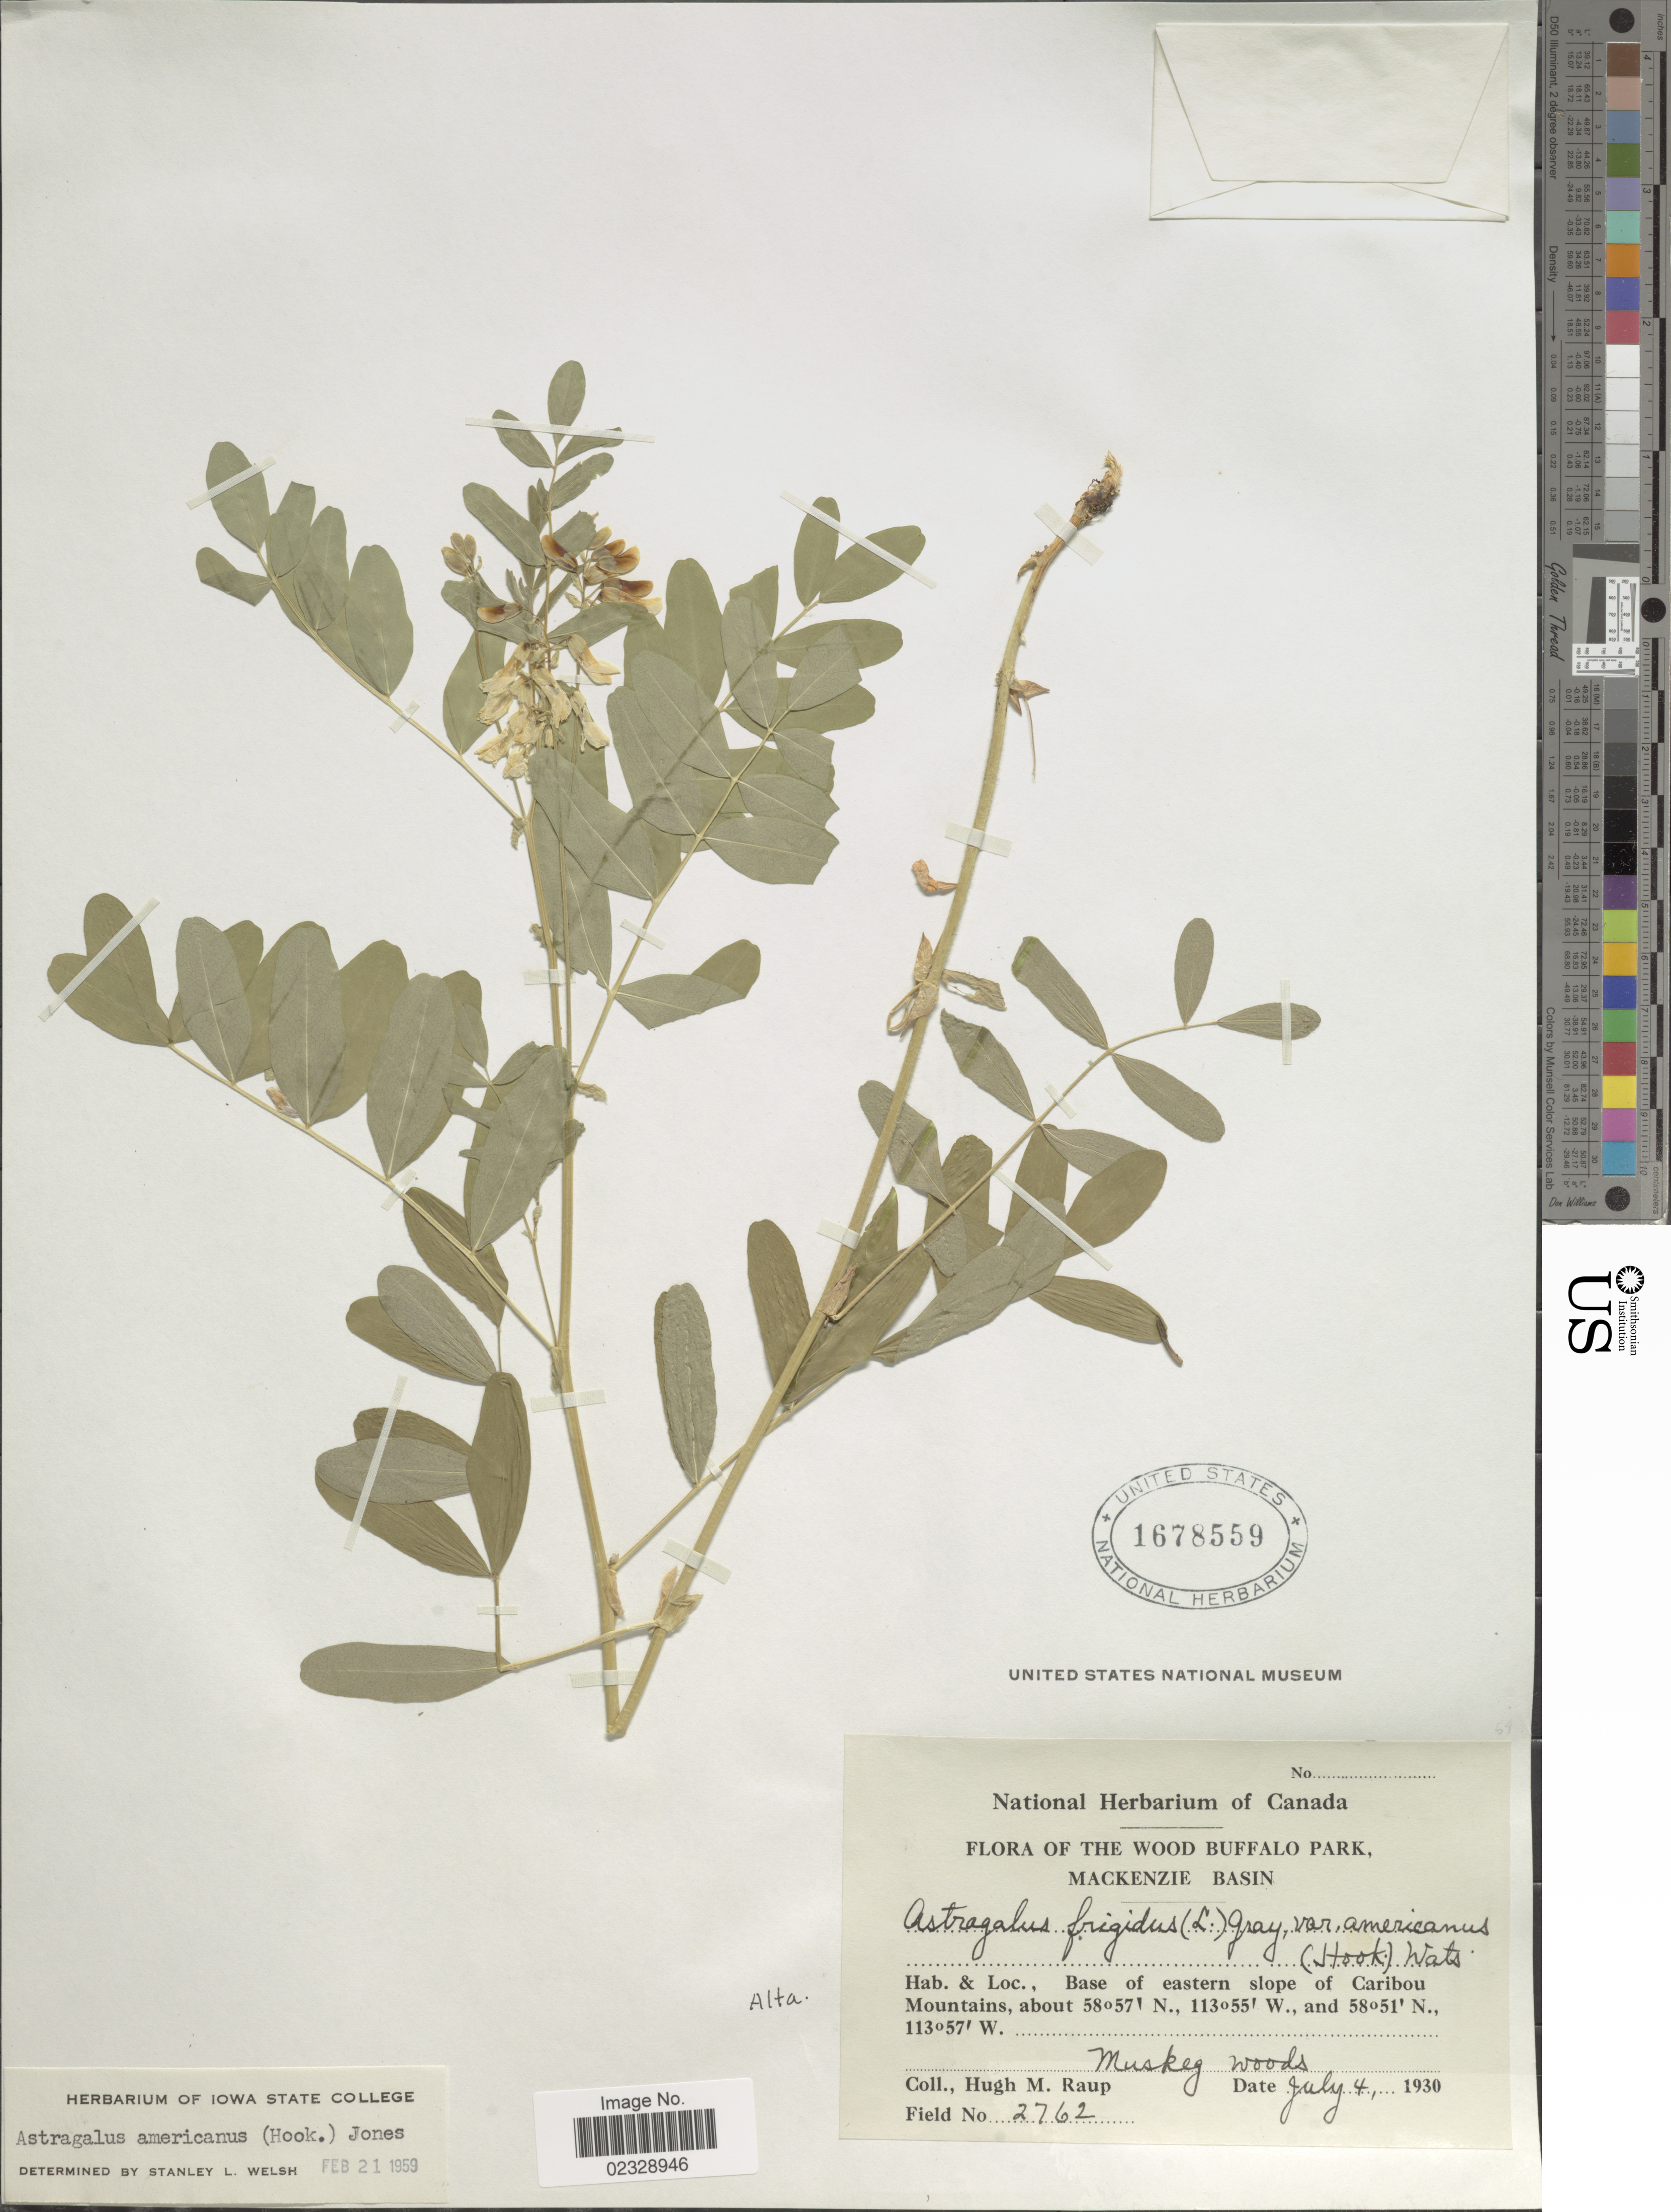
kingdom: Plantae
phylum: Tracheophyta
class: Magnoliopsida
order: Fabales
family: Fabaceae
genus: Astragalus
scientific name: Astragalus americanus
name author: (Hook.) M.E. Jones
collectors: H. Raup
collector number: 2762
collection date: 1930-07-04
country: Canada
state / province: Alberta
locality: The Wood Buffalo Park Mackenzie Basin, Base of eastern slope of Caribo Mountains, Muskeg woods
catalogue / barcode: US 1678559